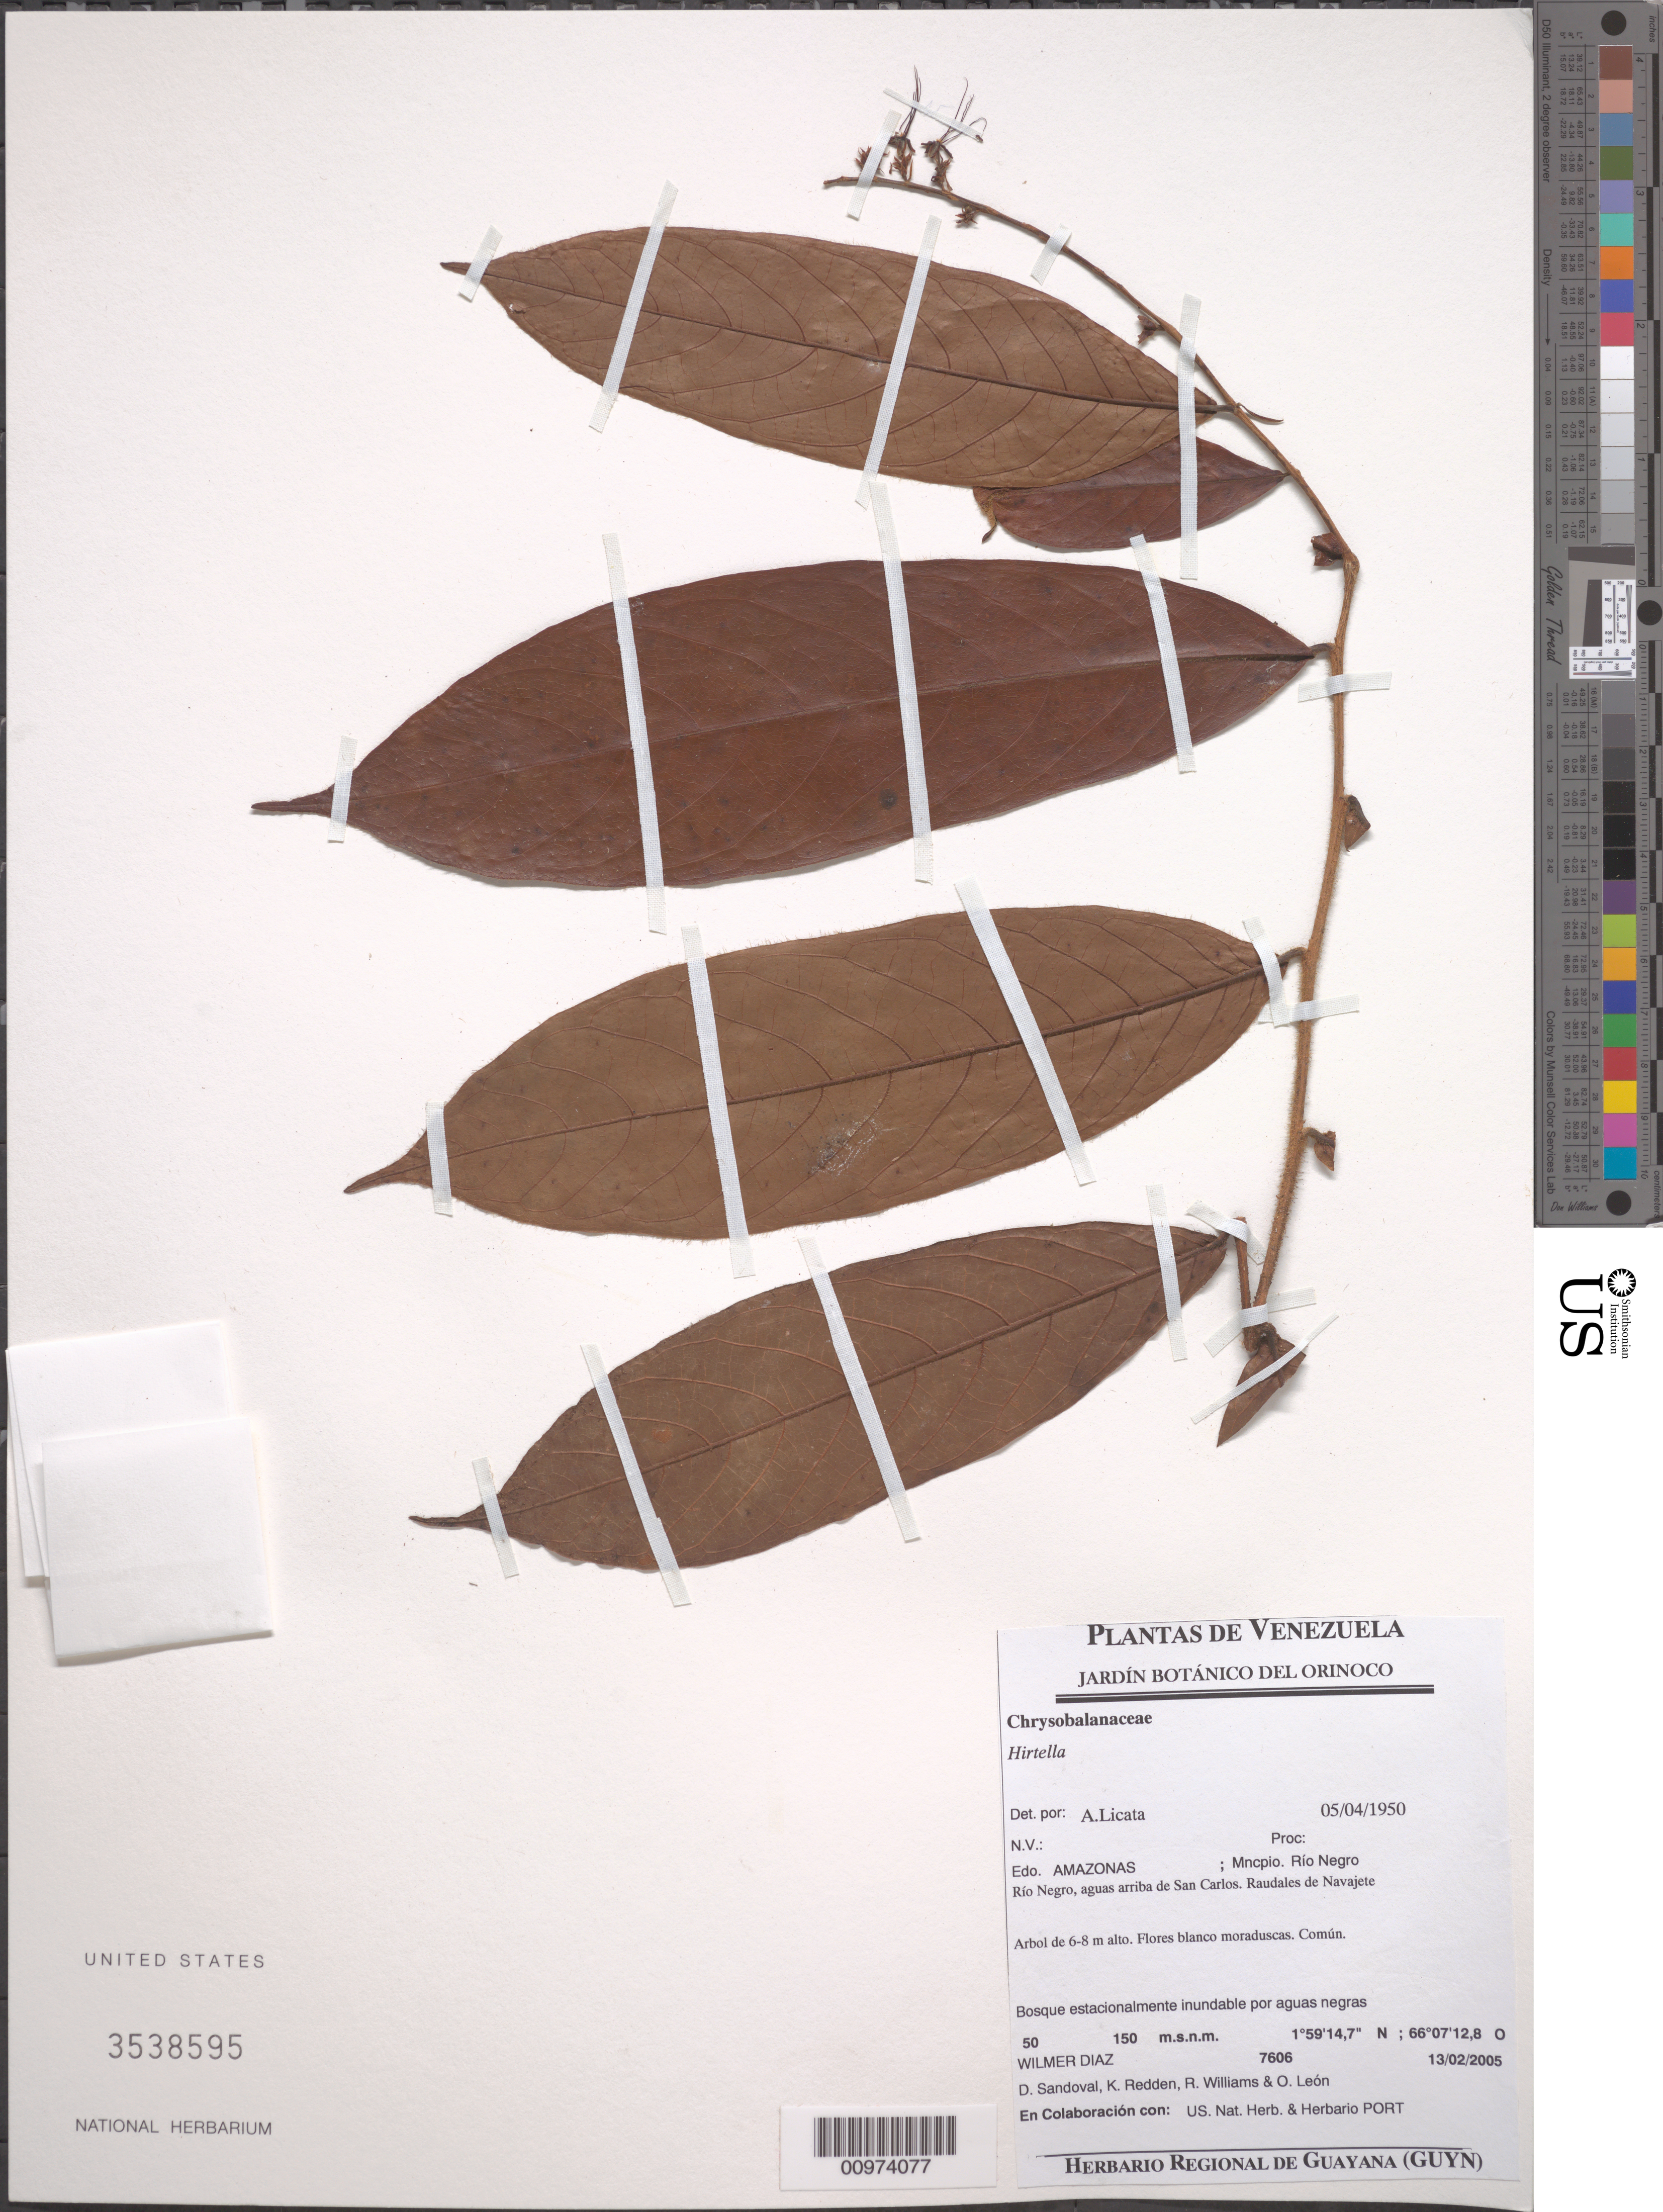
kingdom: Plantae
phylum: Tracheophyta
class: Magnoliopsida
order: Malpighiales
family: Chrysobalanaceae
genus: Hirtella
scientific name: Hirtella sp.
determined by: Licata, A., (PORT), Univ. Nac. Exp. de los Llanos Ezequiel Zamora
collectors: W. Díaz P., D. Sandoval, K. M. Redden, R. Williams & O. León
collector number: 7606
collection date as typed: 13-Feb-05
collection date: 2005-02-13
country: Venezuela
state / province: Amazonas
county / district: Río Negro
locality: Río Negro, aguas arriba de San Carlos. Raudales de Navajete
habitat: Bosque estacionalmente inundable por aguas negras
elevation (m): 50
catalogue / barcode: US 3538595